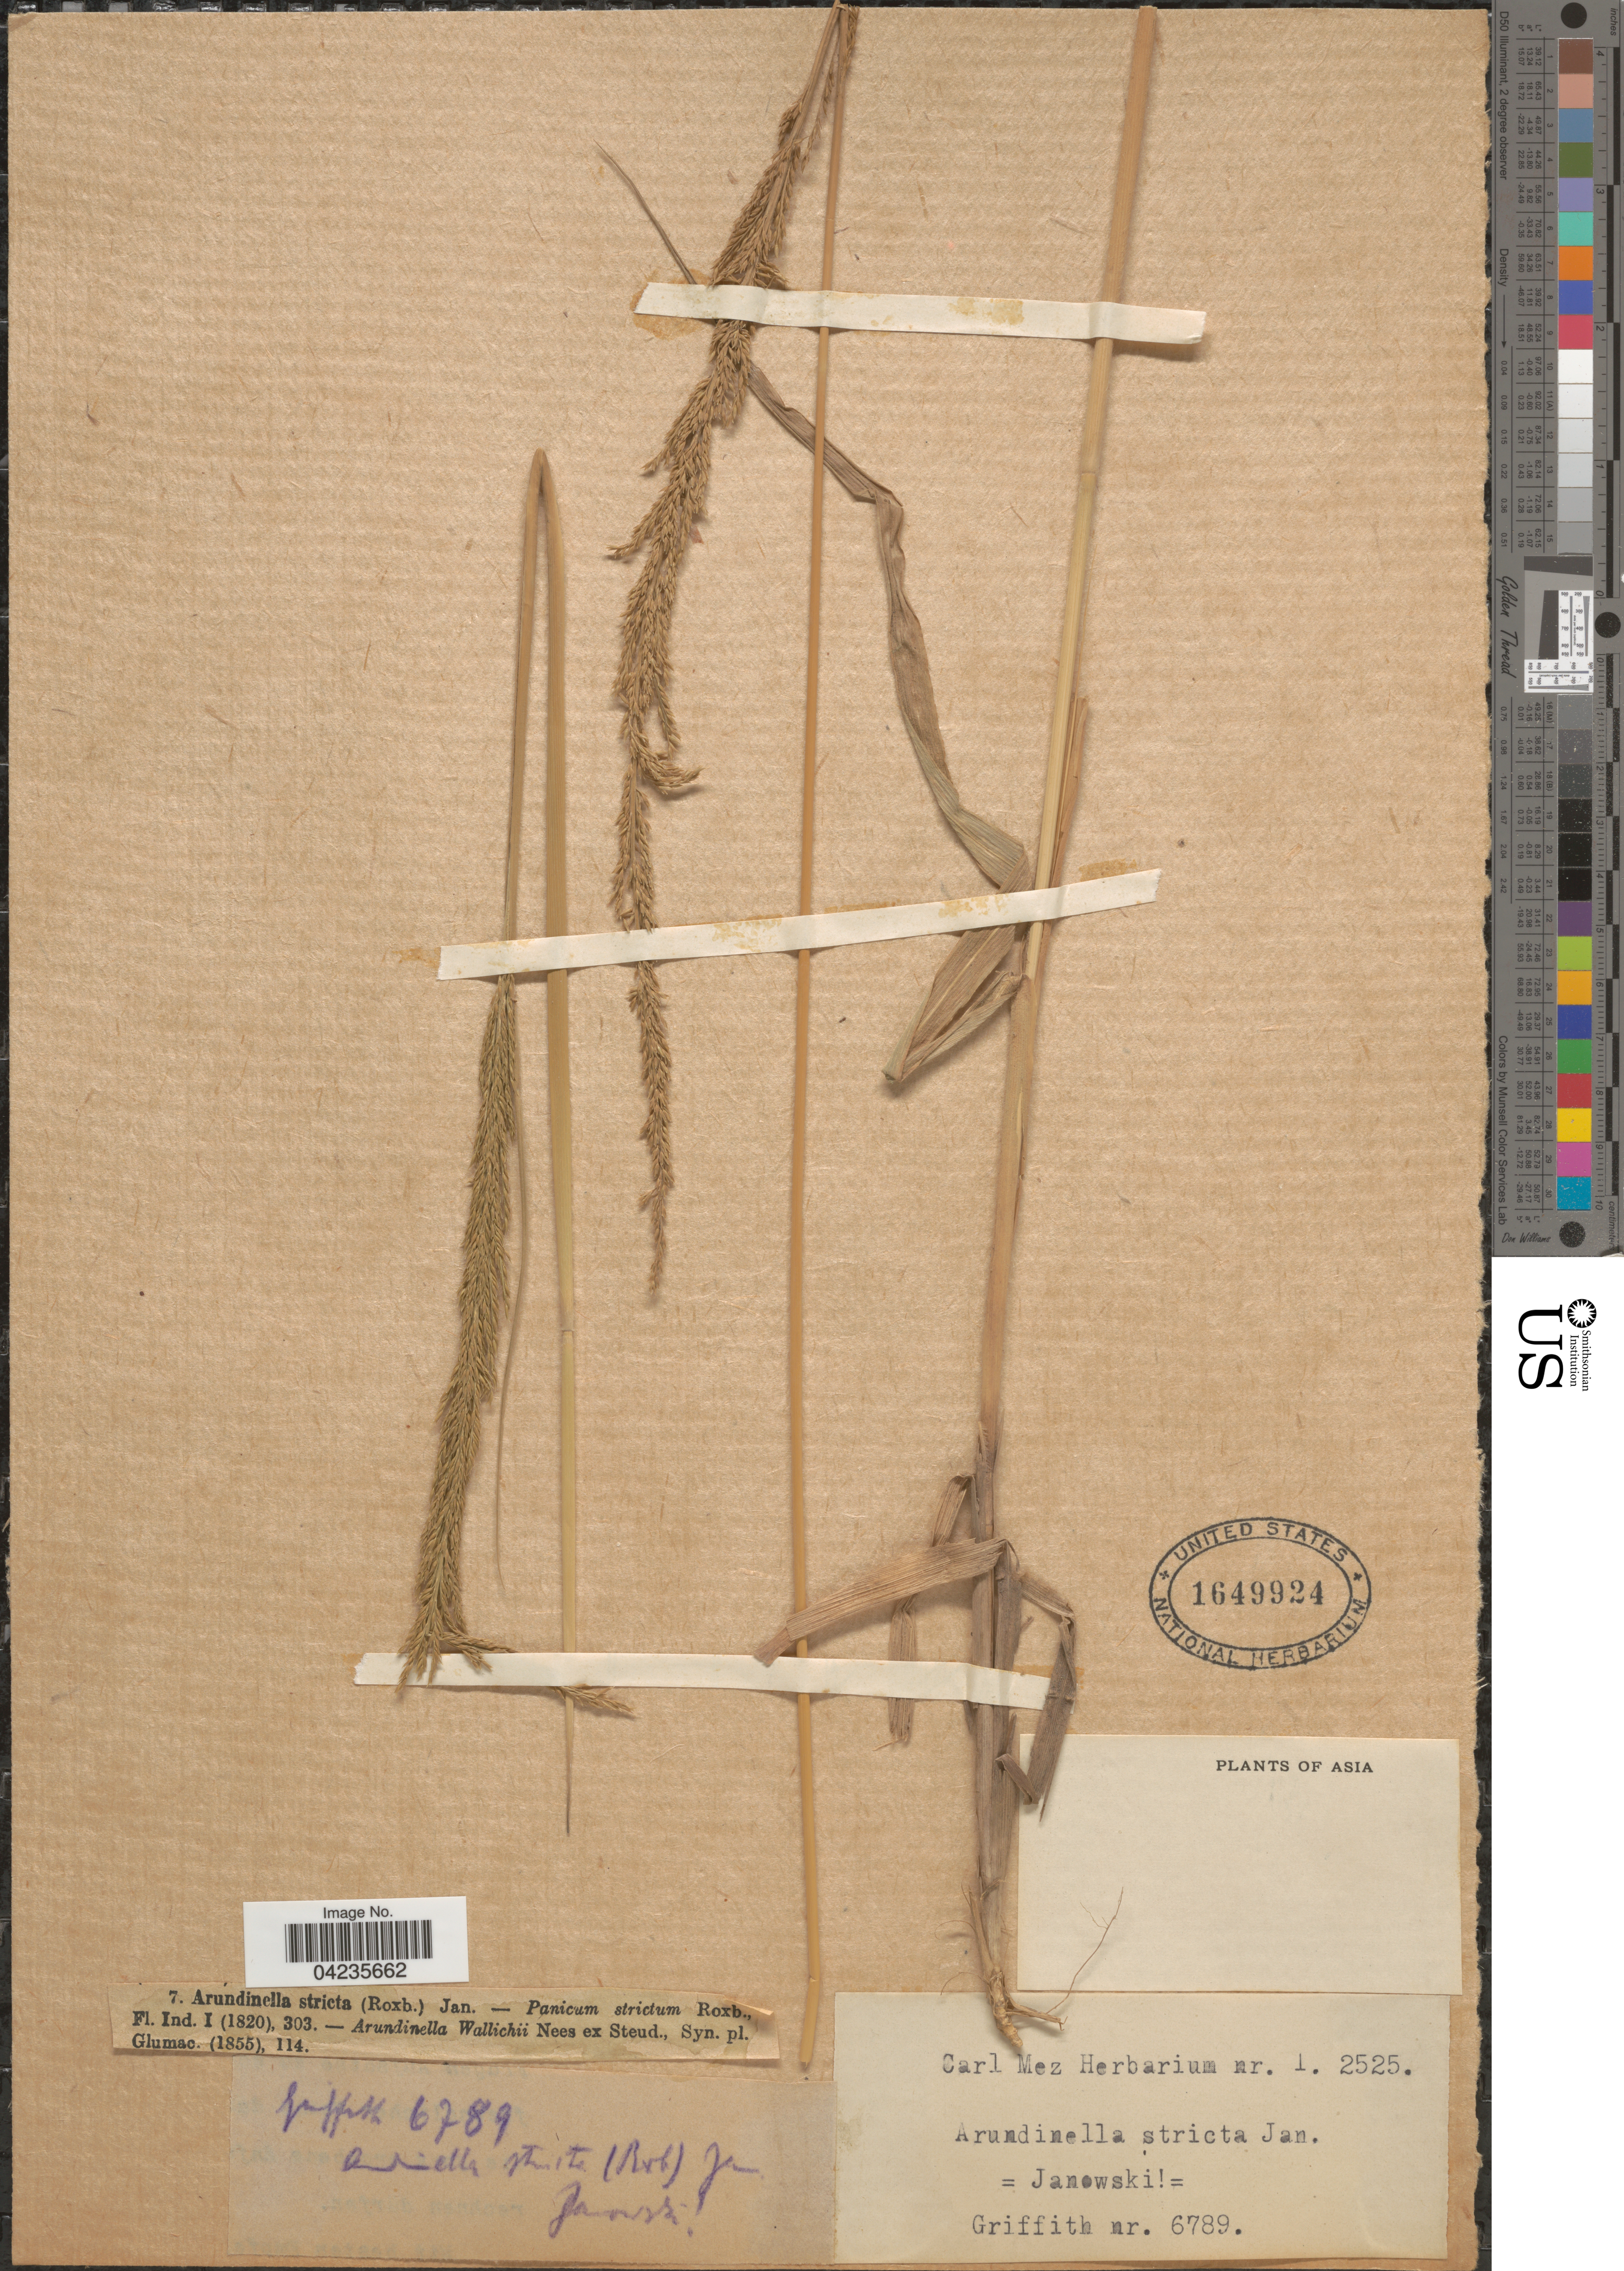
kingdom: Plantae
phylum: Tracheophyta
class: Liliopsida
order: Poales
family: Poaceae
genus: Arundinella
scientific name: Arundinella bengalensis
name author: (Spreng.) Druce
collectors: -. Griffith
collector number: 6789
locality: Asia.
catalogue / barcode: US 1649924